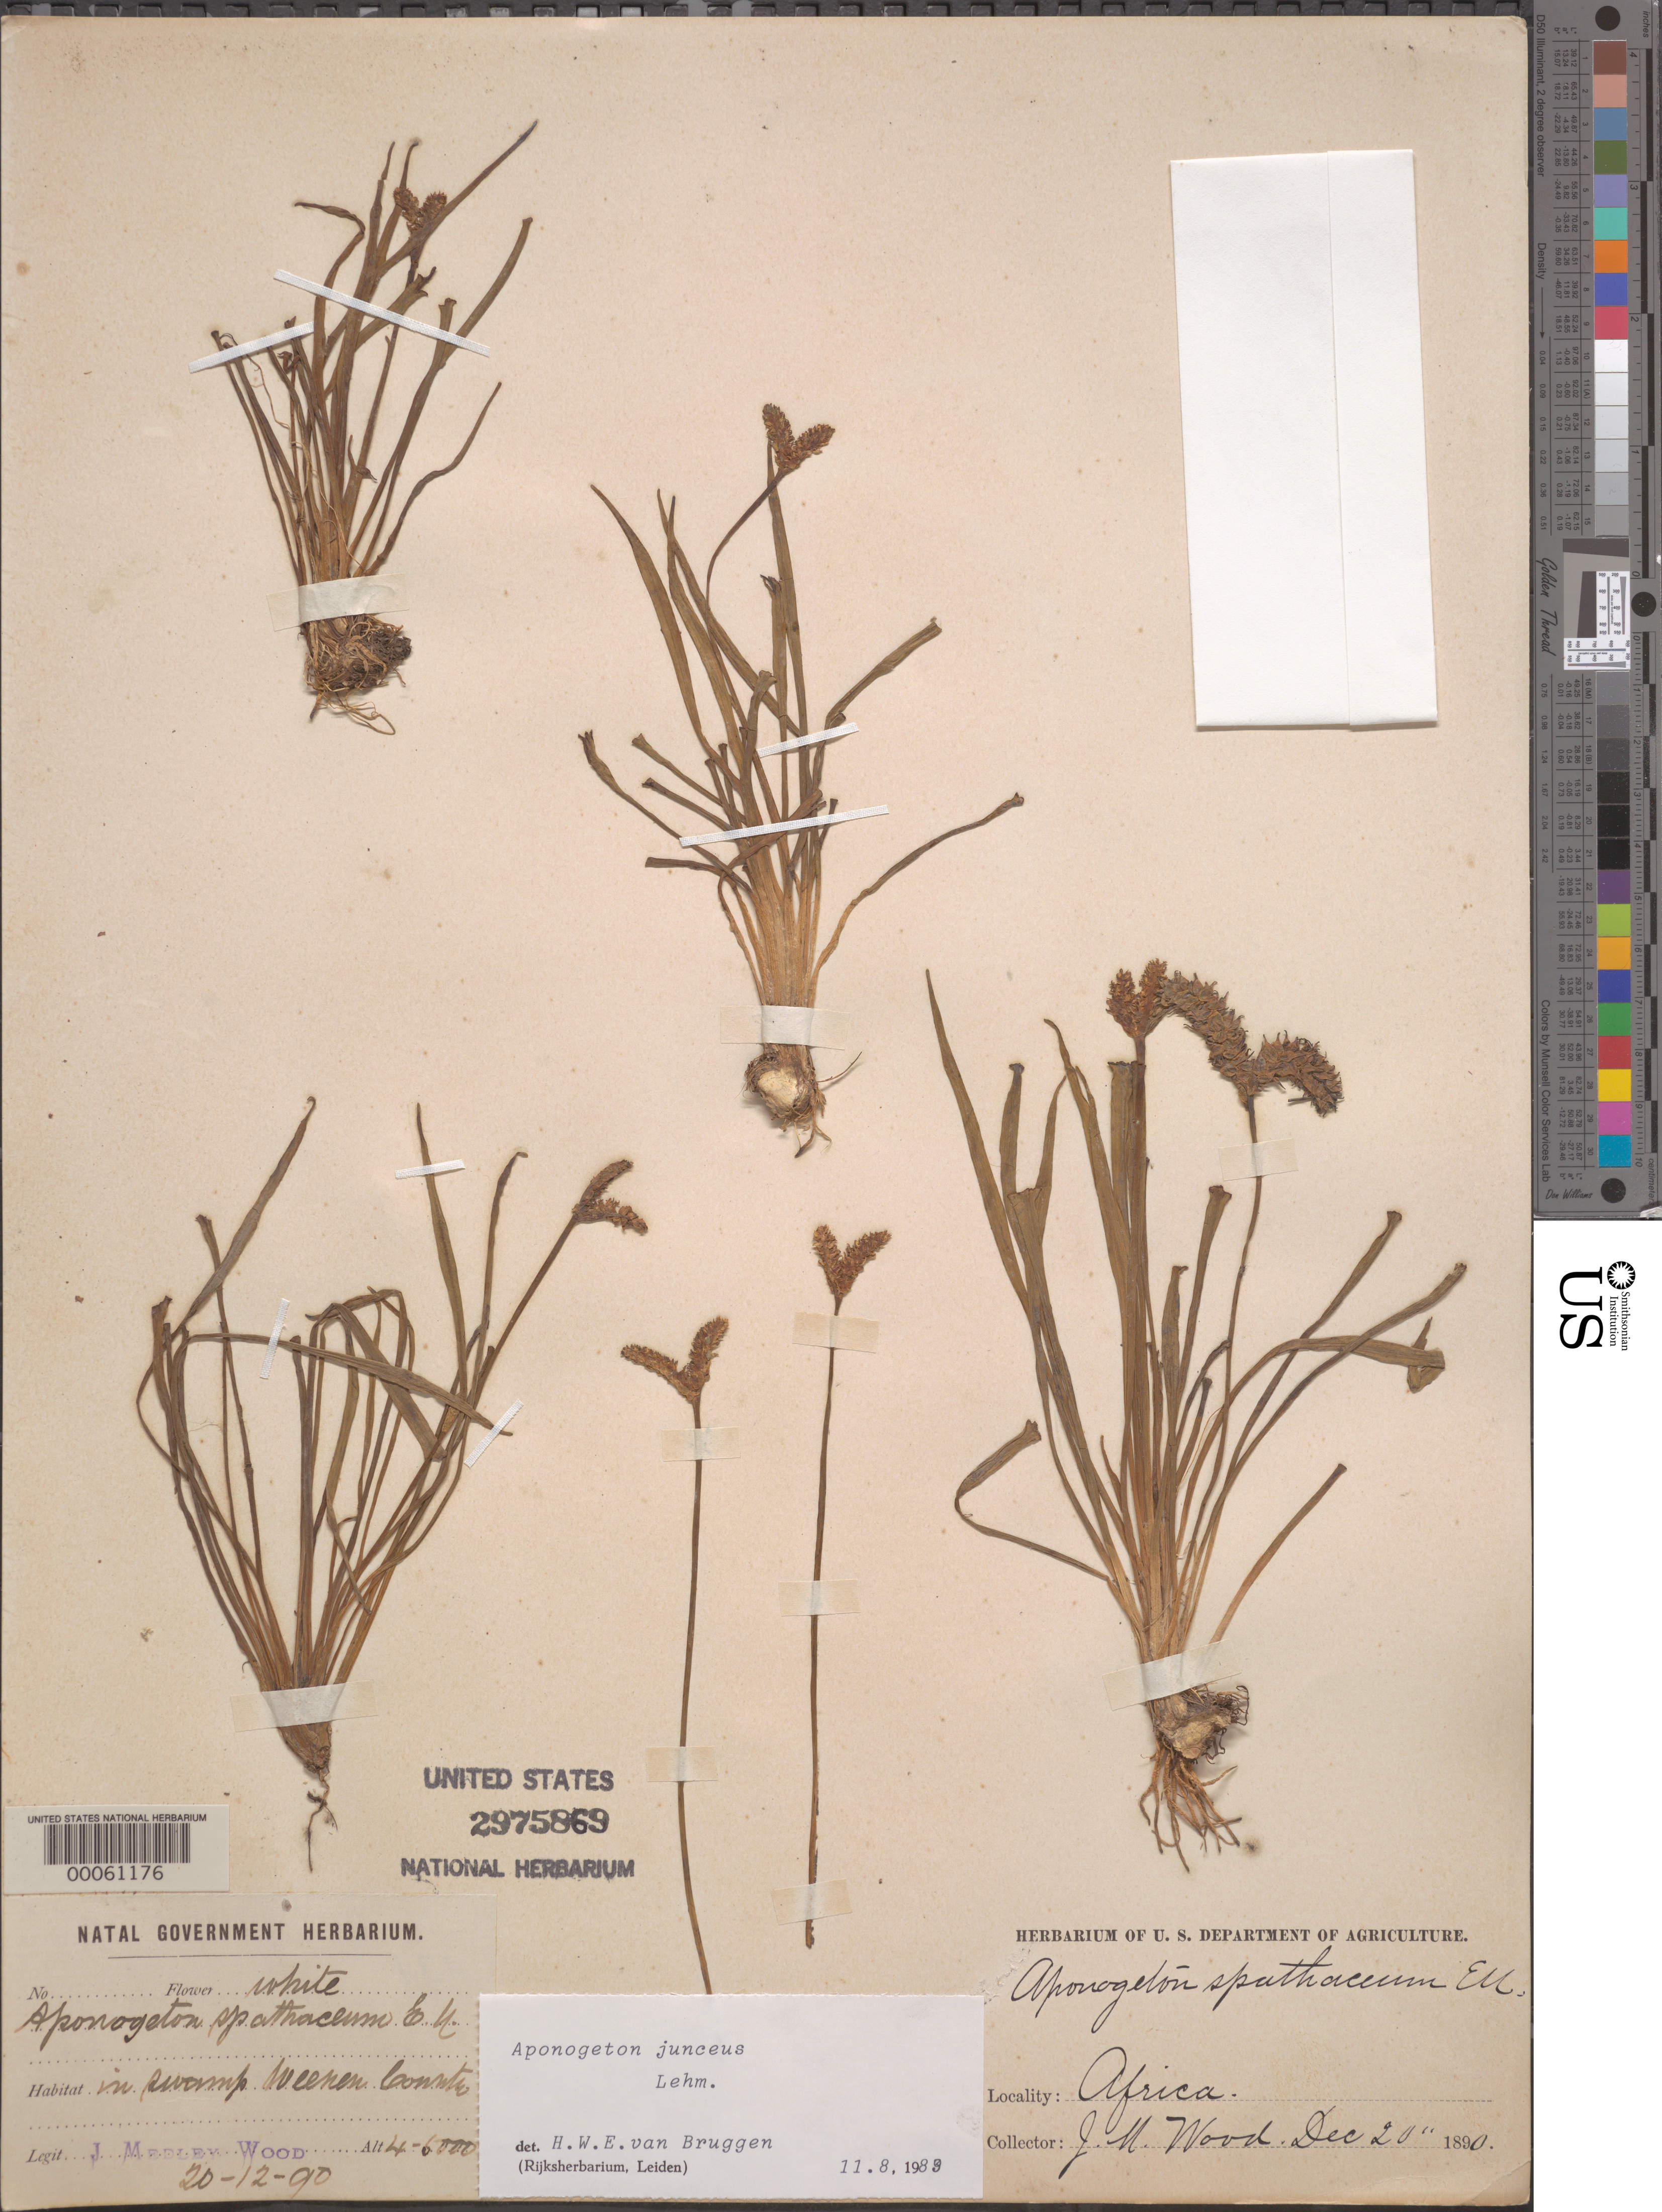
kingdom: Plantae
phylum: Tracheophyta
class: Liliopsida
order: Alismatales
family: Aponogetonaceae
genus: Aponogeton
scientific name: Aponogeton junceus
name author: Lehm.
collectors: J. M. Wood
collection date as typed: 20 Dec 1890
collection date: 1890-12-20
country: South Africa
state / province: KwaZulu-Natal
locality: Weenen conntu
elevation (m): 1219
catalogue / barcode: US 2975869